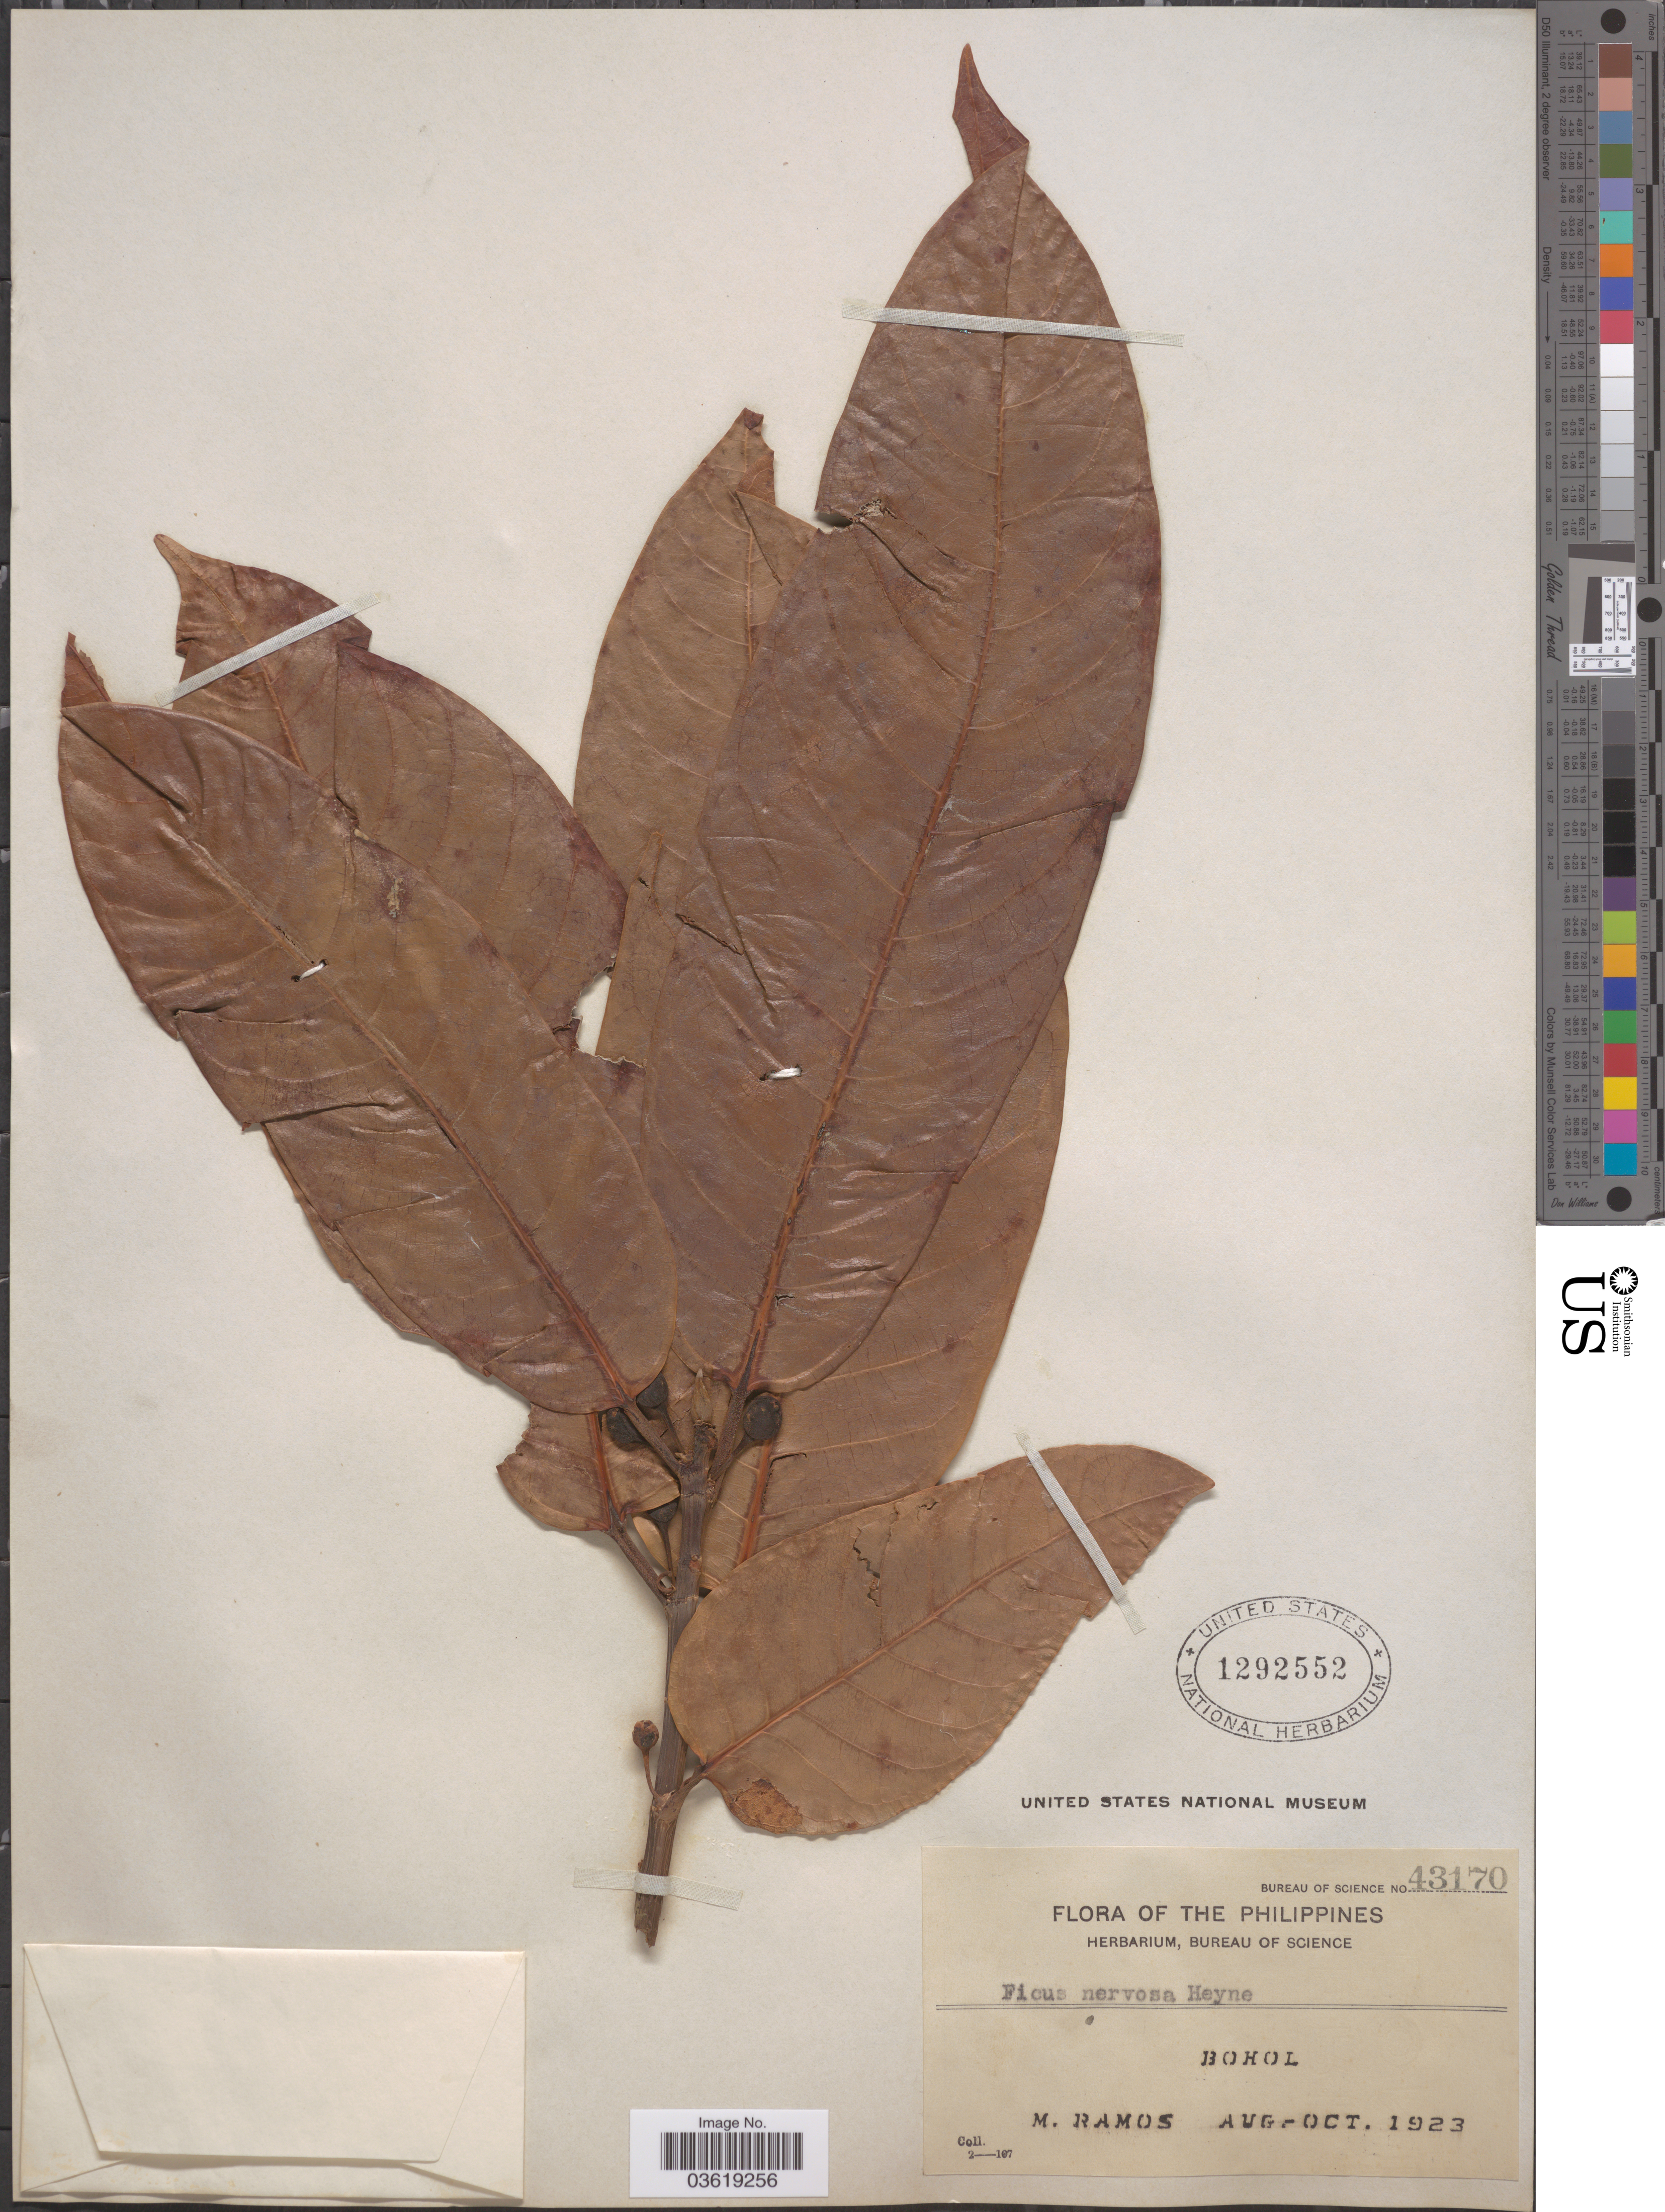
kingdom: Plantae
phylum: Tracheophyta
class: Magnoliopsida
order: Rosales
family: Moraceae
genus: Ficus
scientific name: Ficus nervosa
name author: B. Heyne & Roth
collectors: M. Ramos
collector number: Bureau of Science 43170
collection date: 1923-08/1923-10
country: Philippines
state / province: Central Visayas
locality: Bohol.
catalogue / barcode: US 1292552